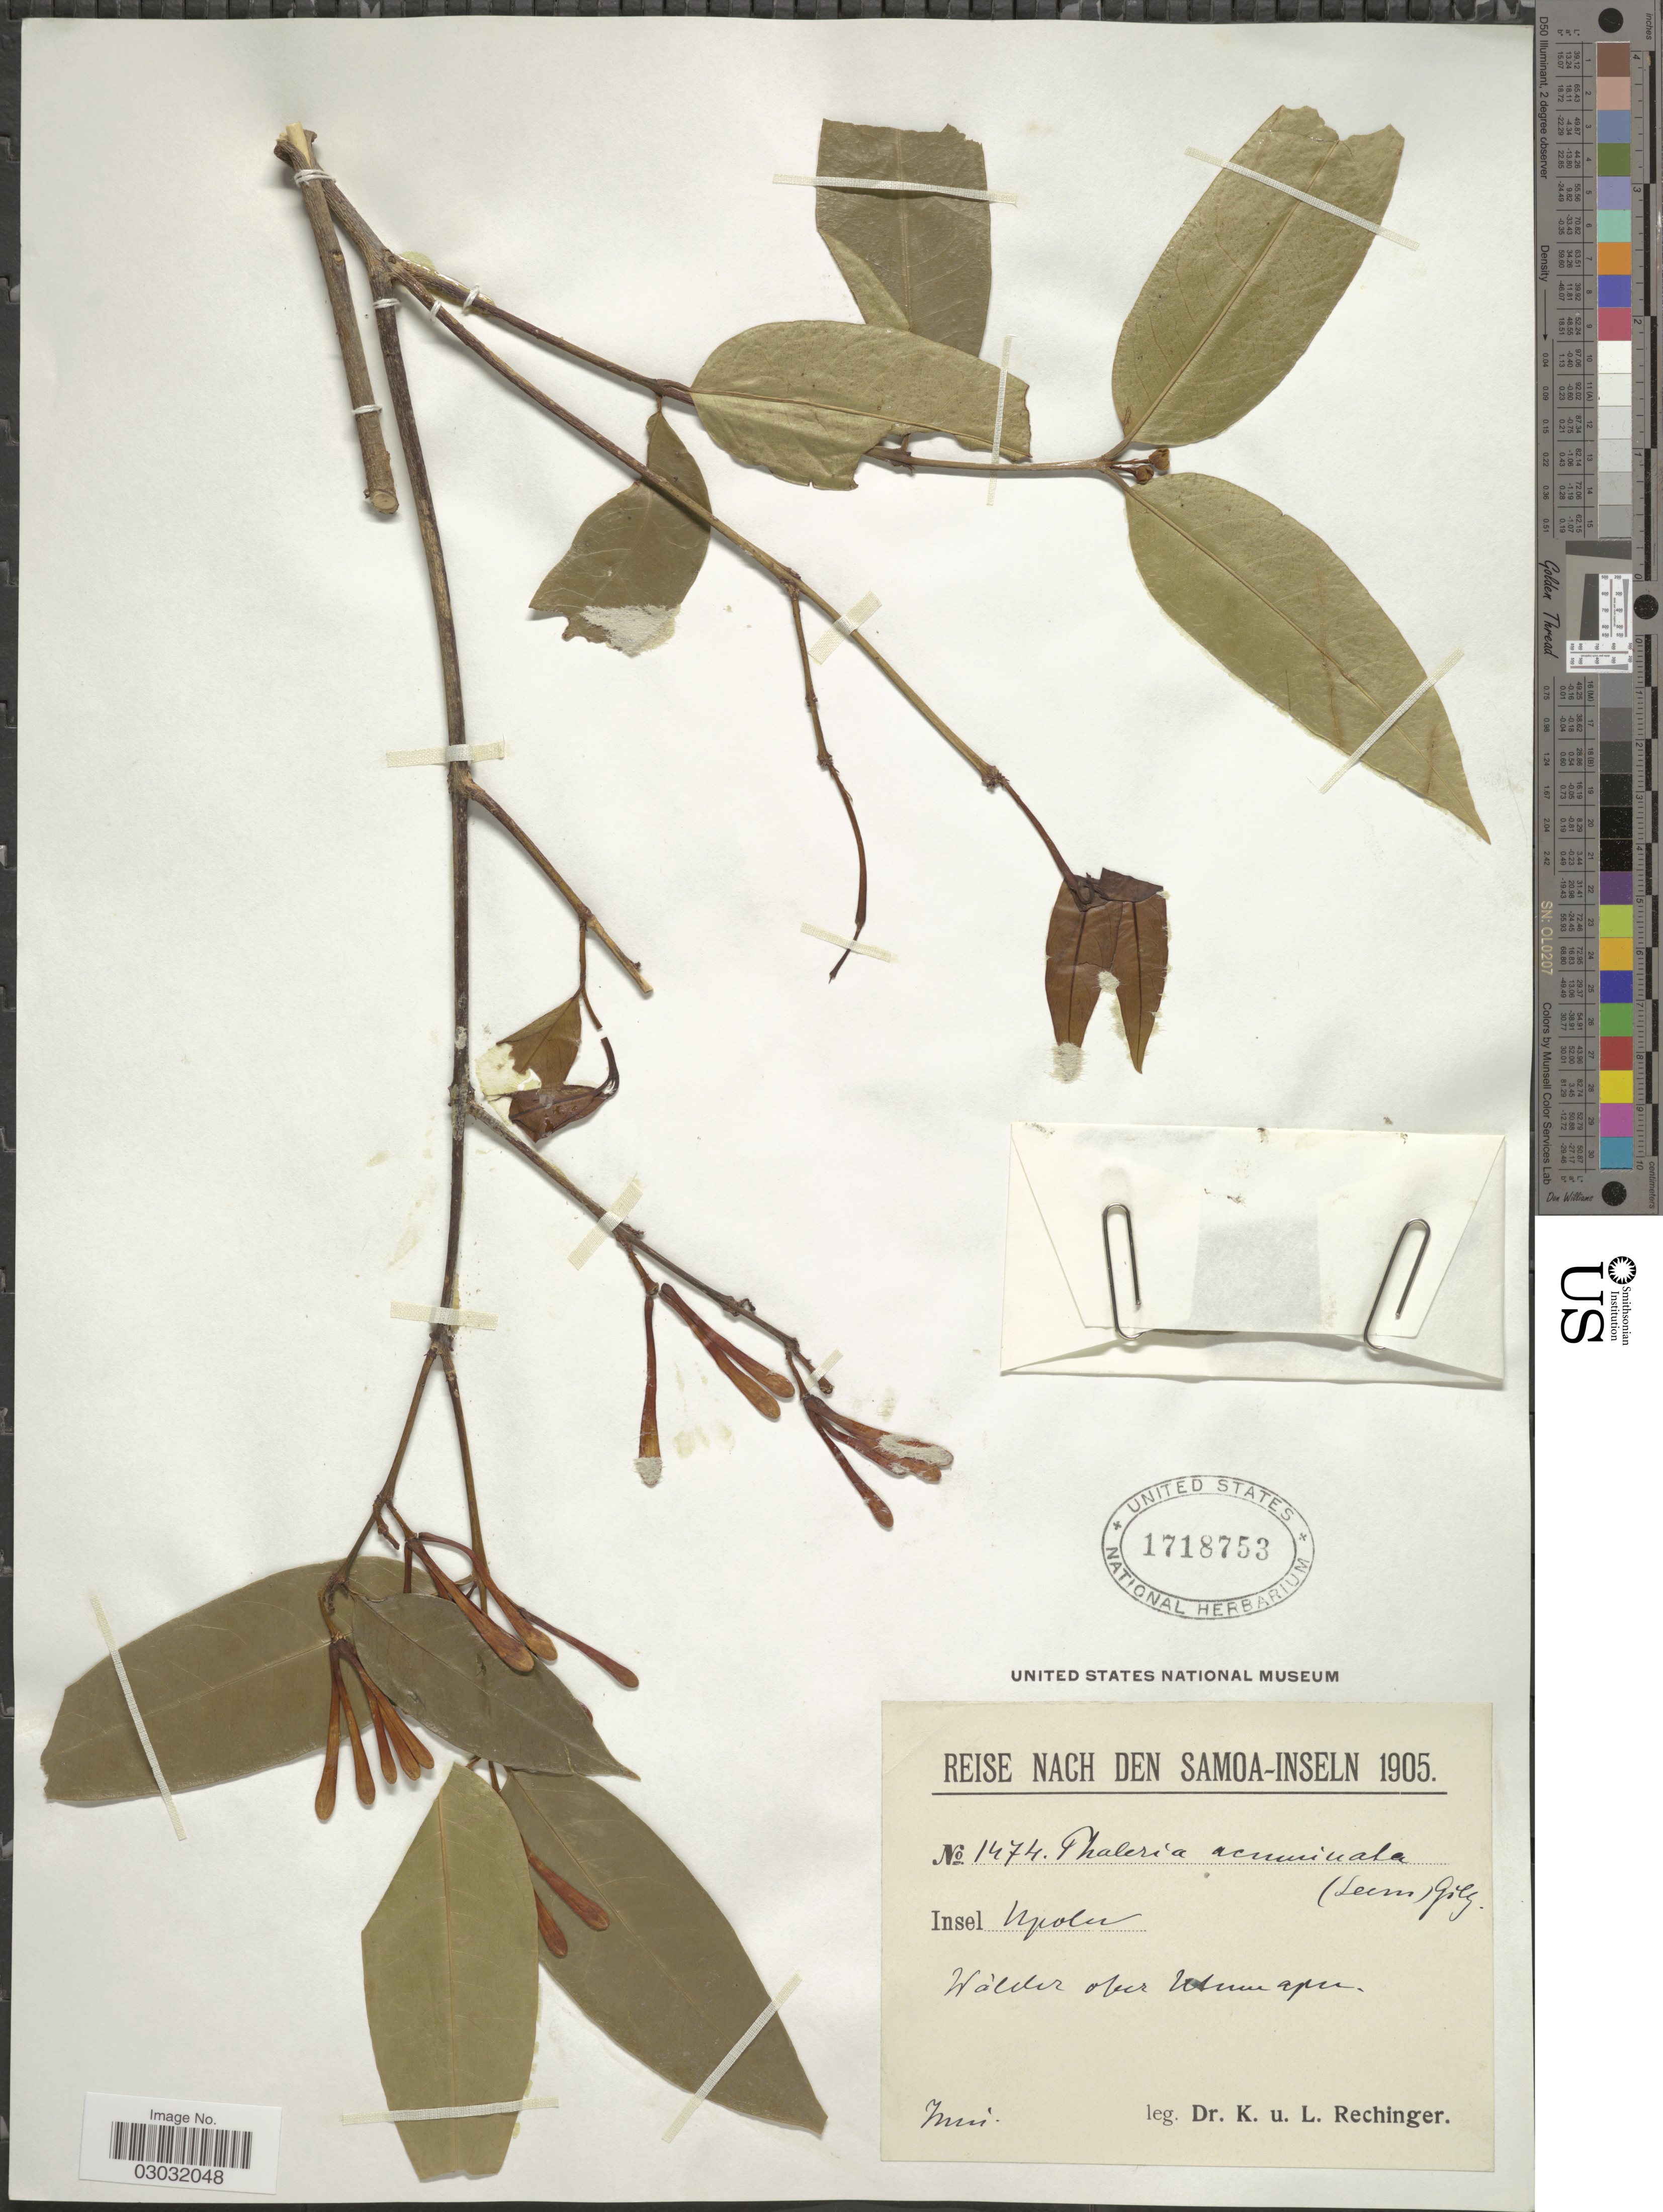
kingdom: Plantae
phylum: Tracheophyta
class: Magnoliopsida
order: Malvales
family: Thymelaeaceae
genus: Phaleria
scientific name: Phaleria acuminata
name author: (A. Gray) Gilg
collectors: K. Rechinger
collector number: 1474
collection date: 1905-06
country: Samoa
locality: Reise nach den Samoa-Inseln, Insel Upolu. Walder ober Utumapu.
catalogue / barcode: US 1718753